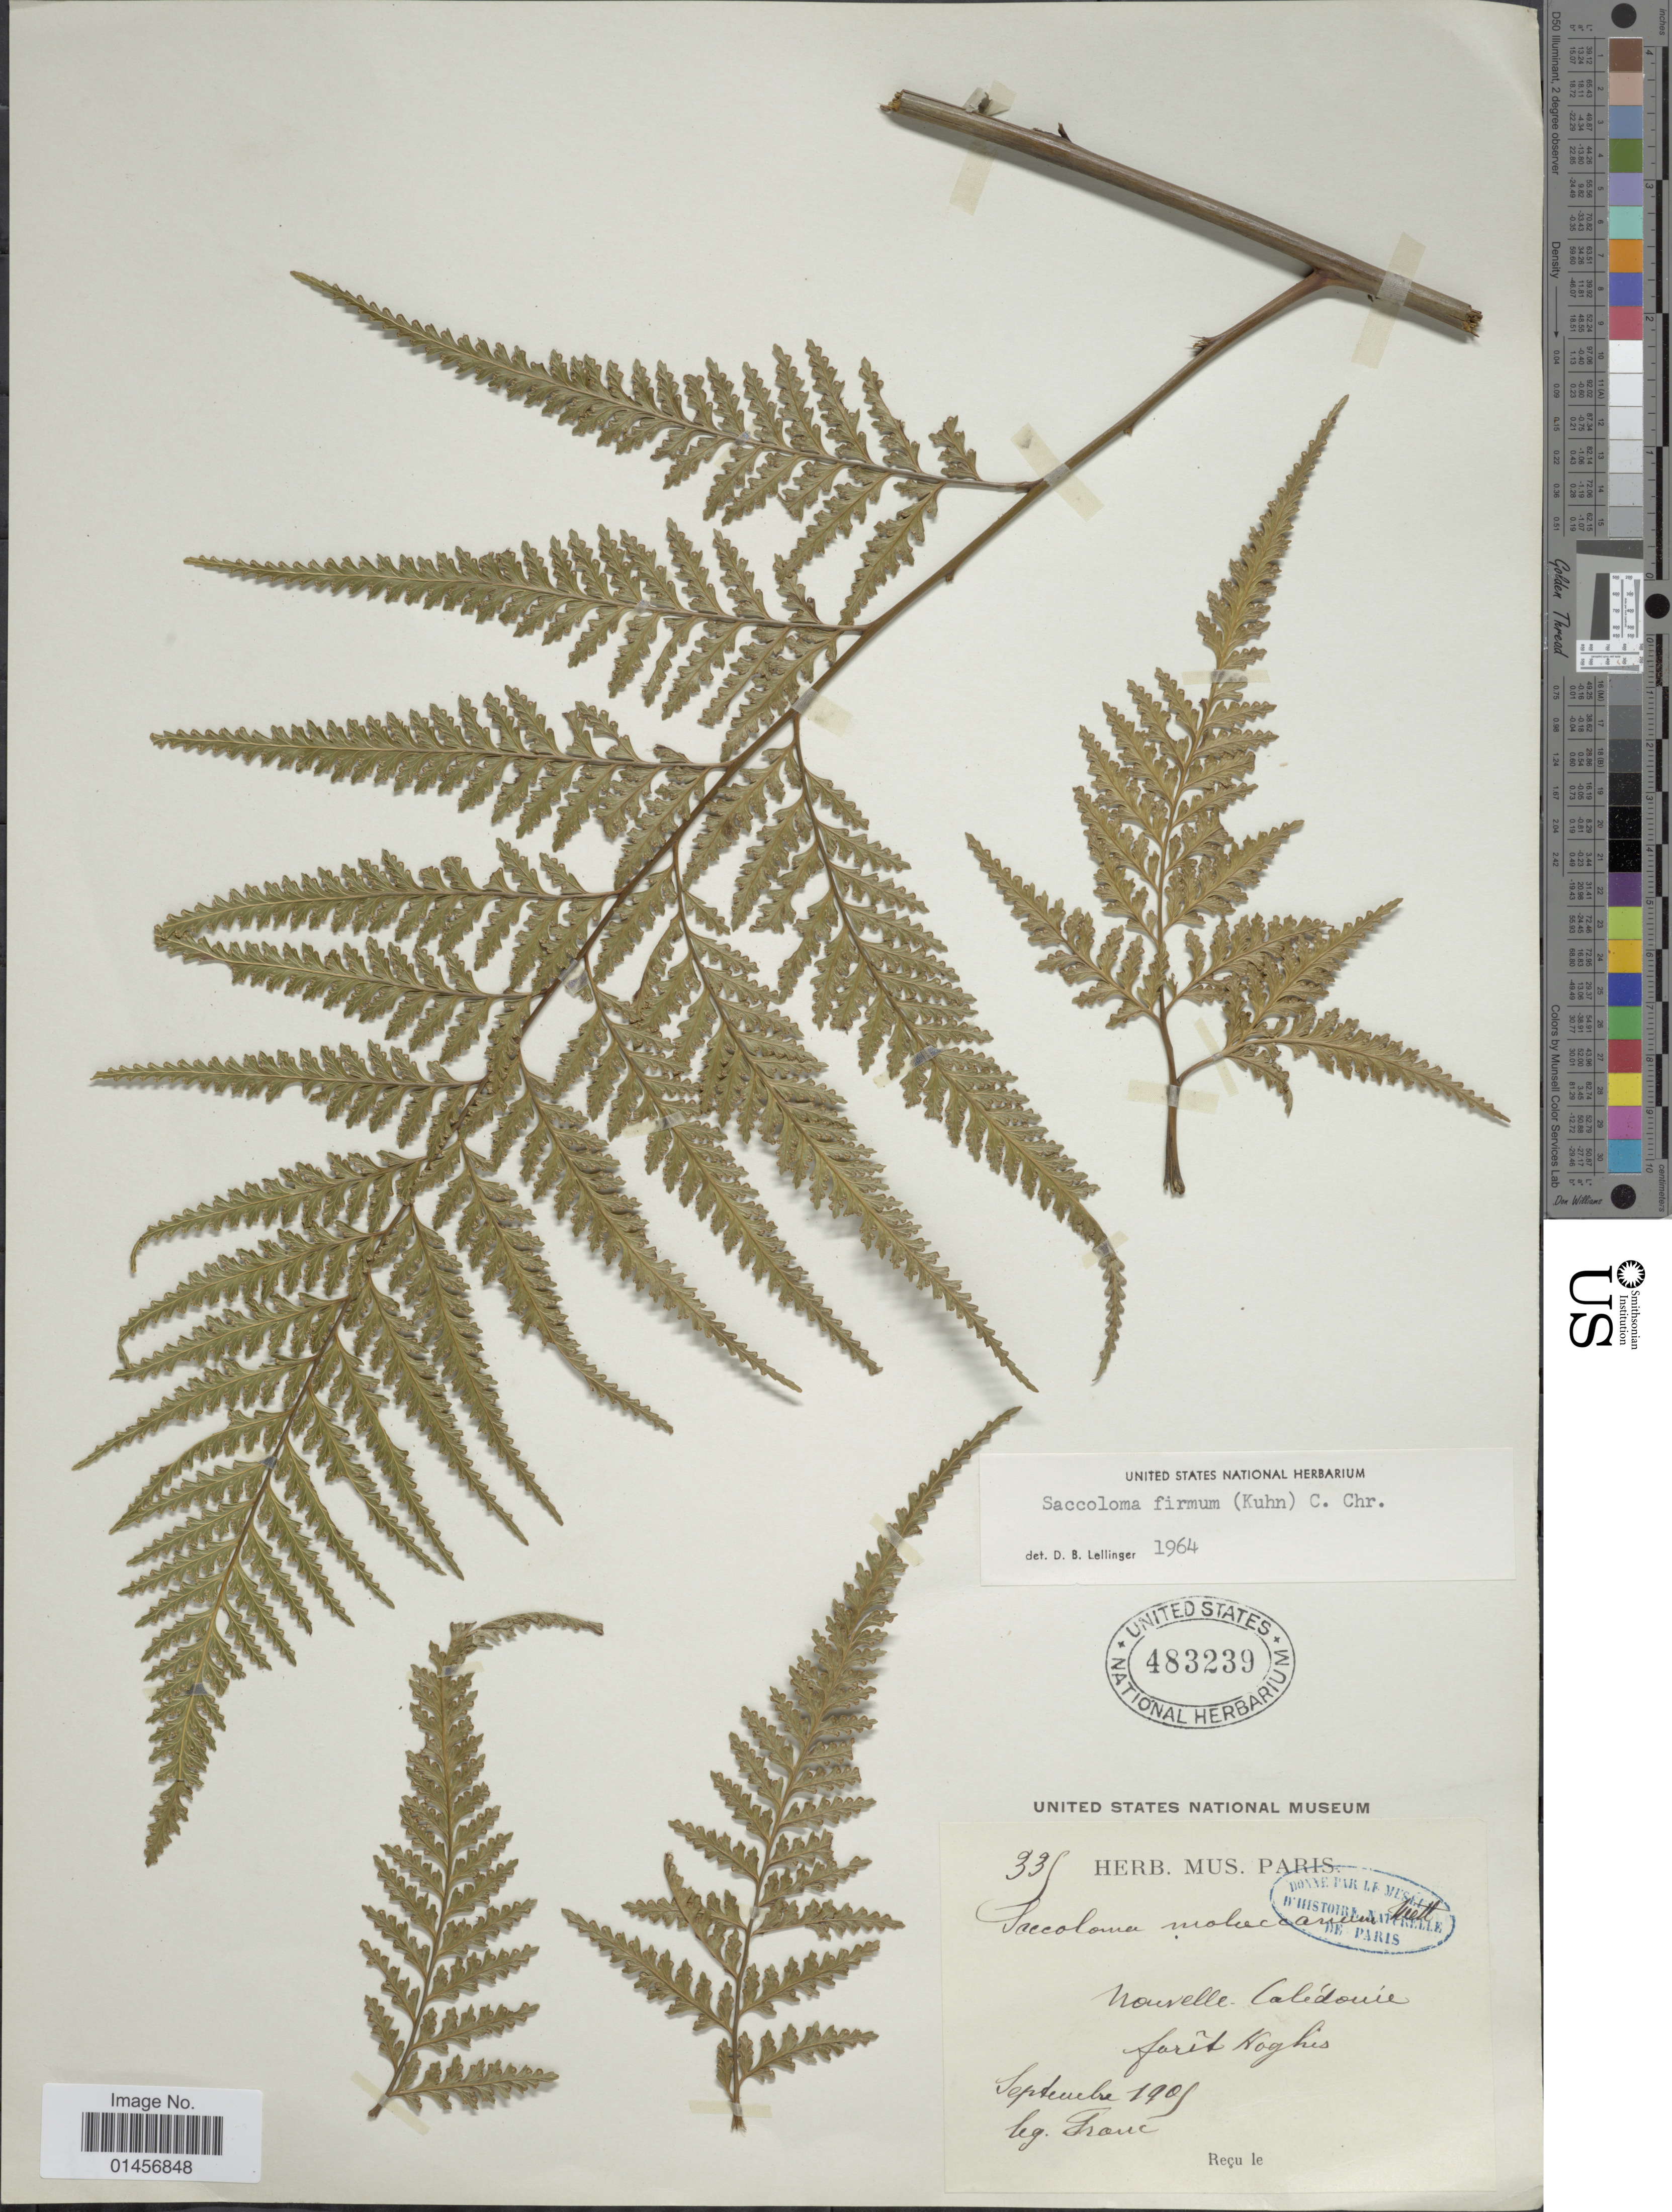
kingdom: Plantae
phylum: Tracheophyta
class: Polypodiopsida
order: Polypodiales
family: Saccolomataceae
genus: Saccoloma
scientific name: Saccoloma firmum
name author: (Kuhn) C. Chr.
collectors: Franc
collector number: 339 *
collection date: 1909-09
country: New Caledonia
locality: Nouvelle Caledonie, Farik Keghis.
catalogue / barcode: US 483239